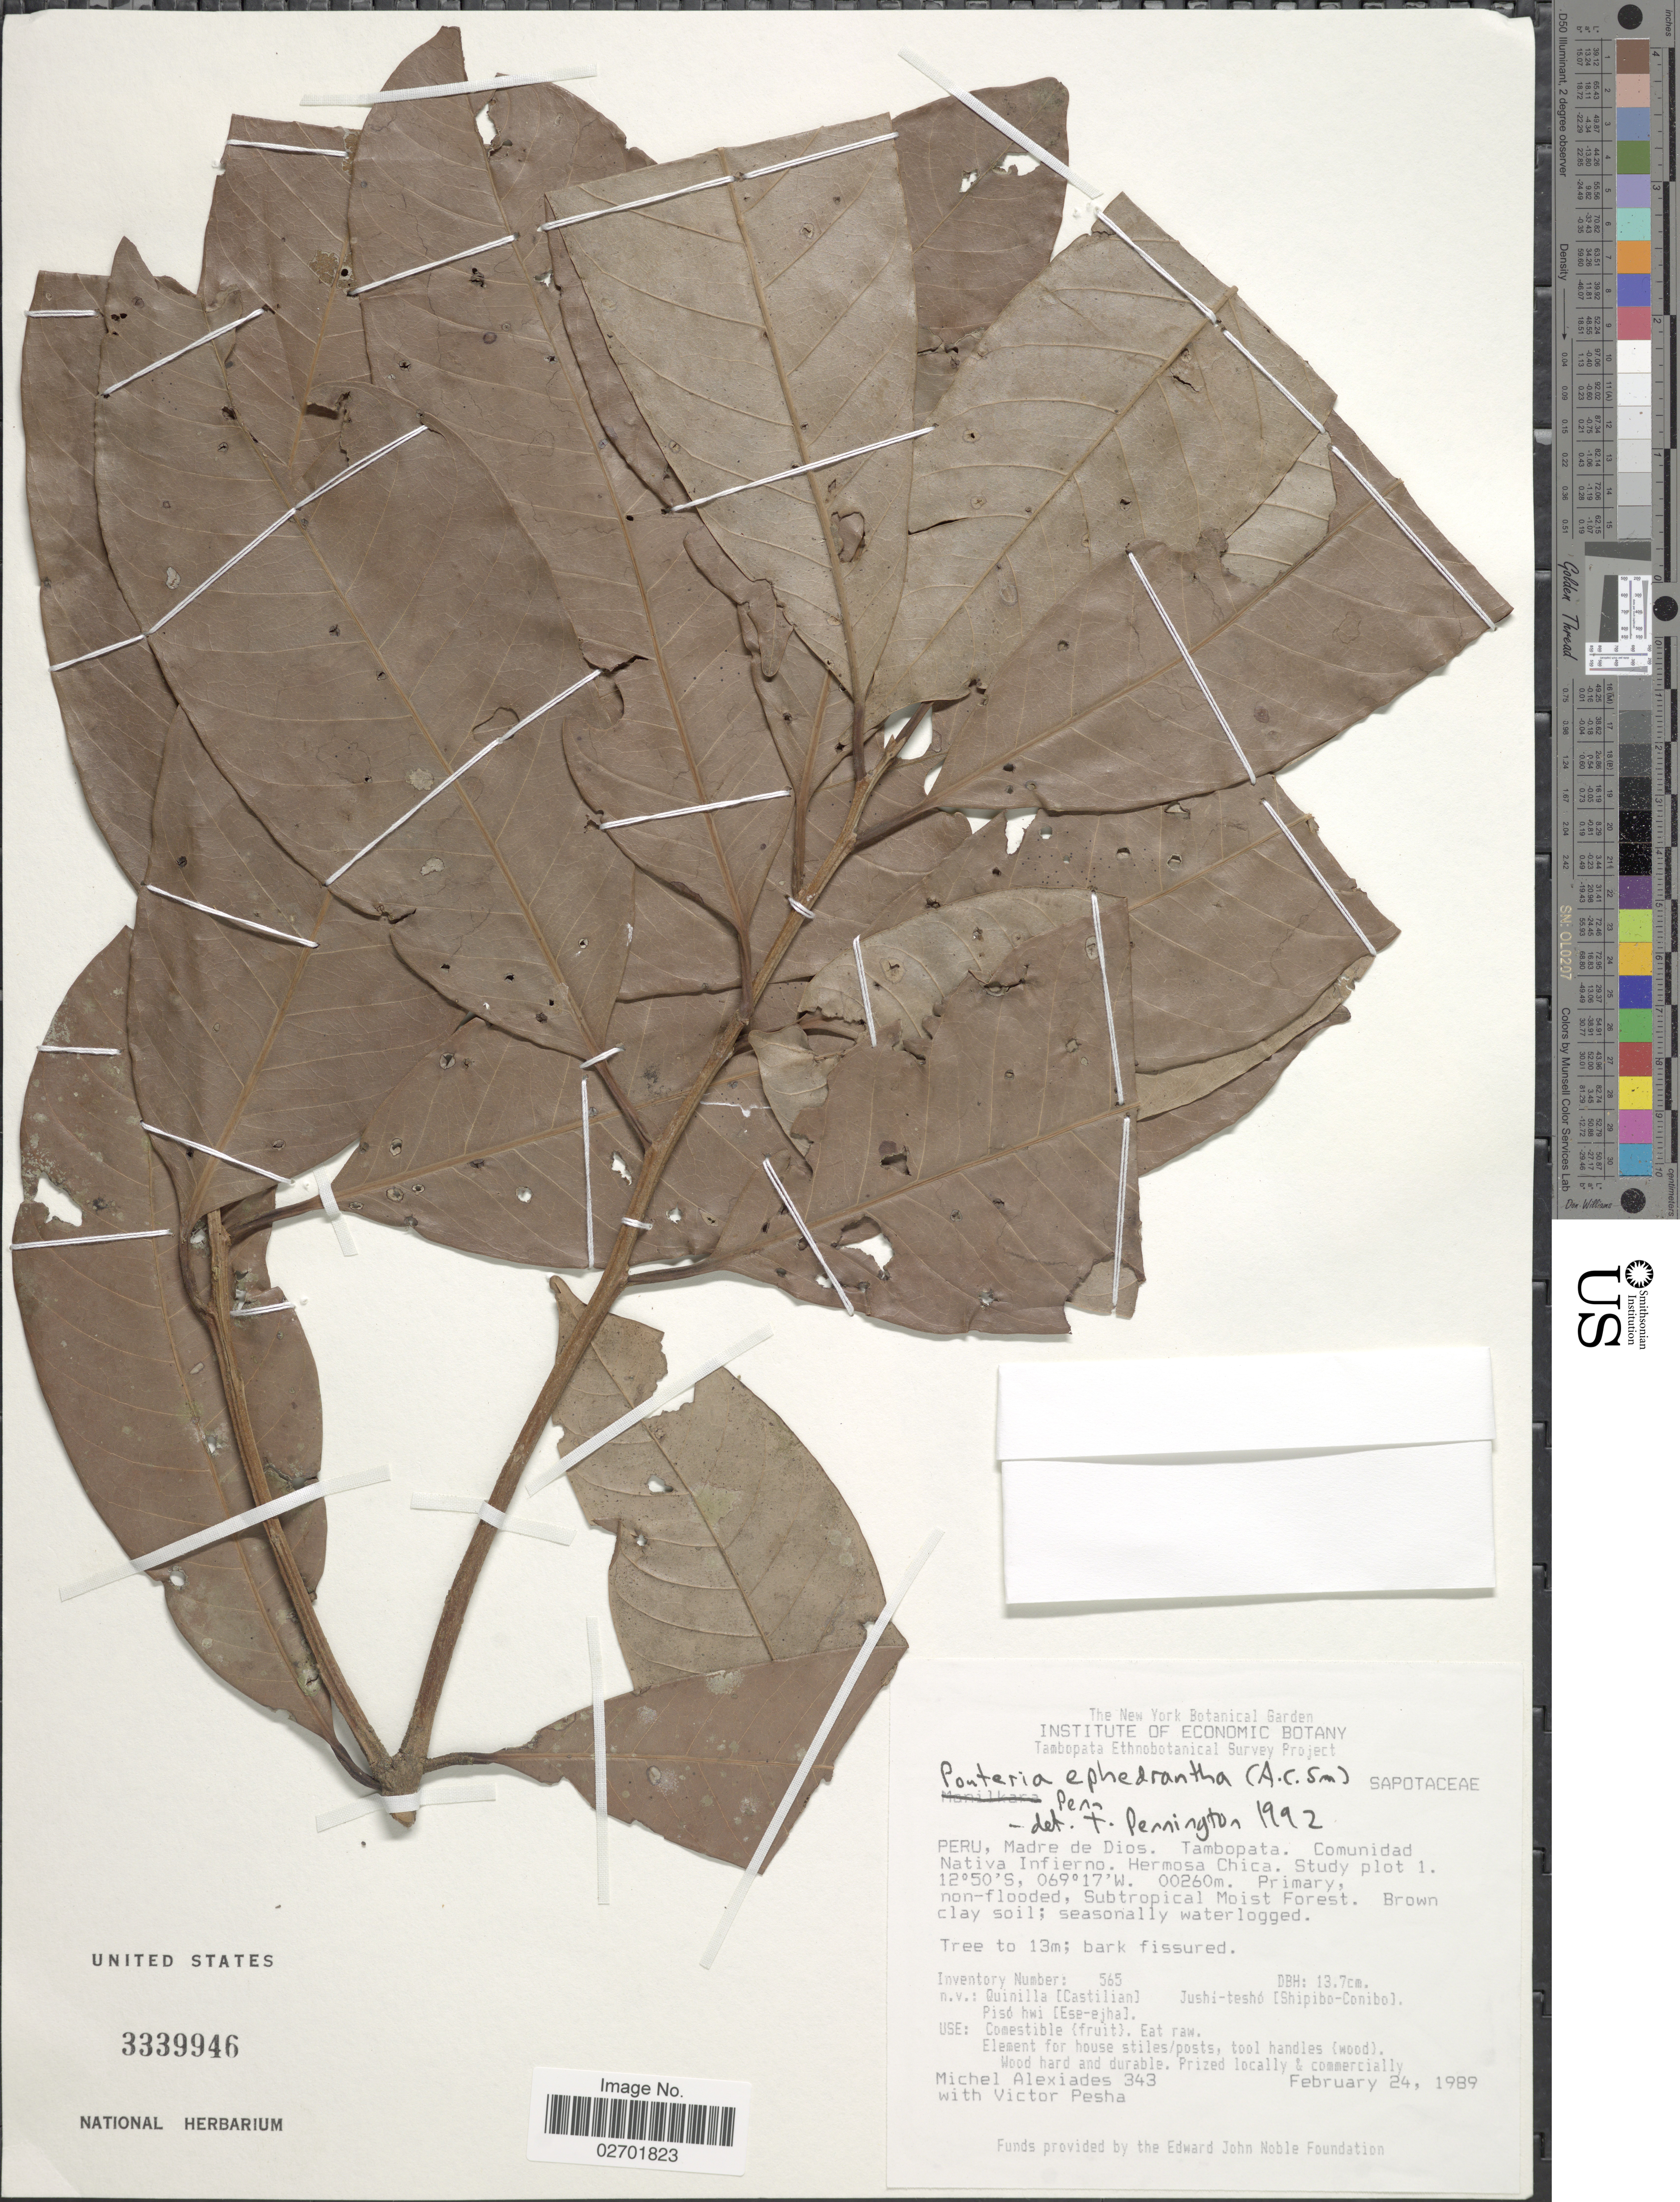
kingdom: Plantae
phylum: Tracheophyta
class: Magnoliopsida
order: Ericales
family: Sapotaceae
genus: Pouteria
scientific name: Pouteria ephedrantha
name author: (A.C. Sm.) T.D. Penn.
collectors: M. Alexiades & V. Pesha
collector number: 343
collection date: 1989-02-24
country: Peru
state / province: Madre de Dios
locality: Peru, Madre de Dios, Tambopata, Comunidad Nativa Infierno, Hermosa Chica, Study plot 1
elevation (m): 260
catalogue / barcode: US 3339946